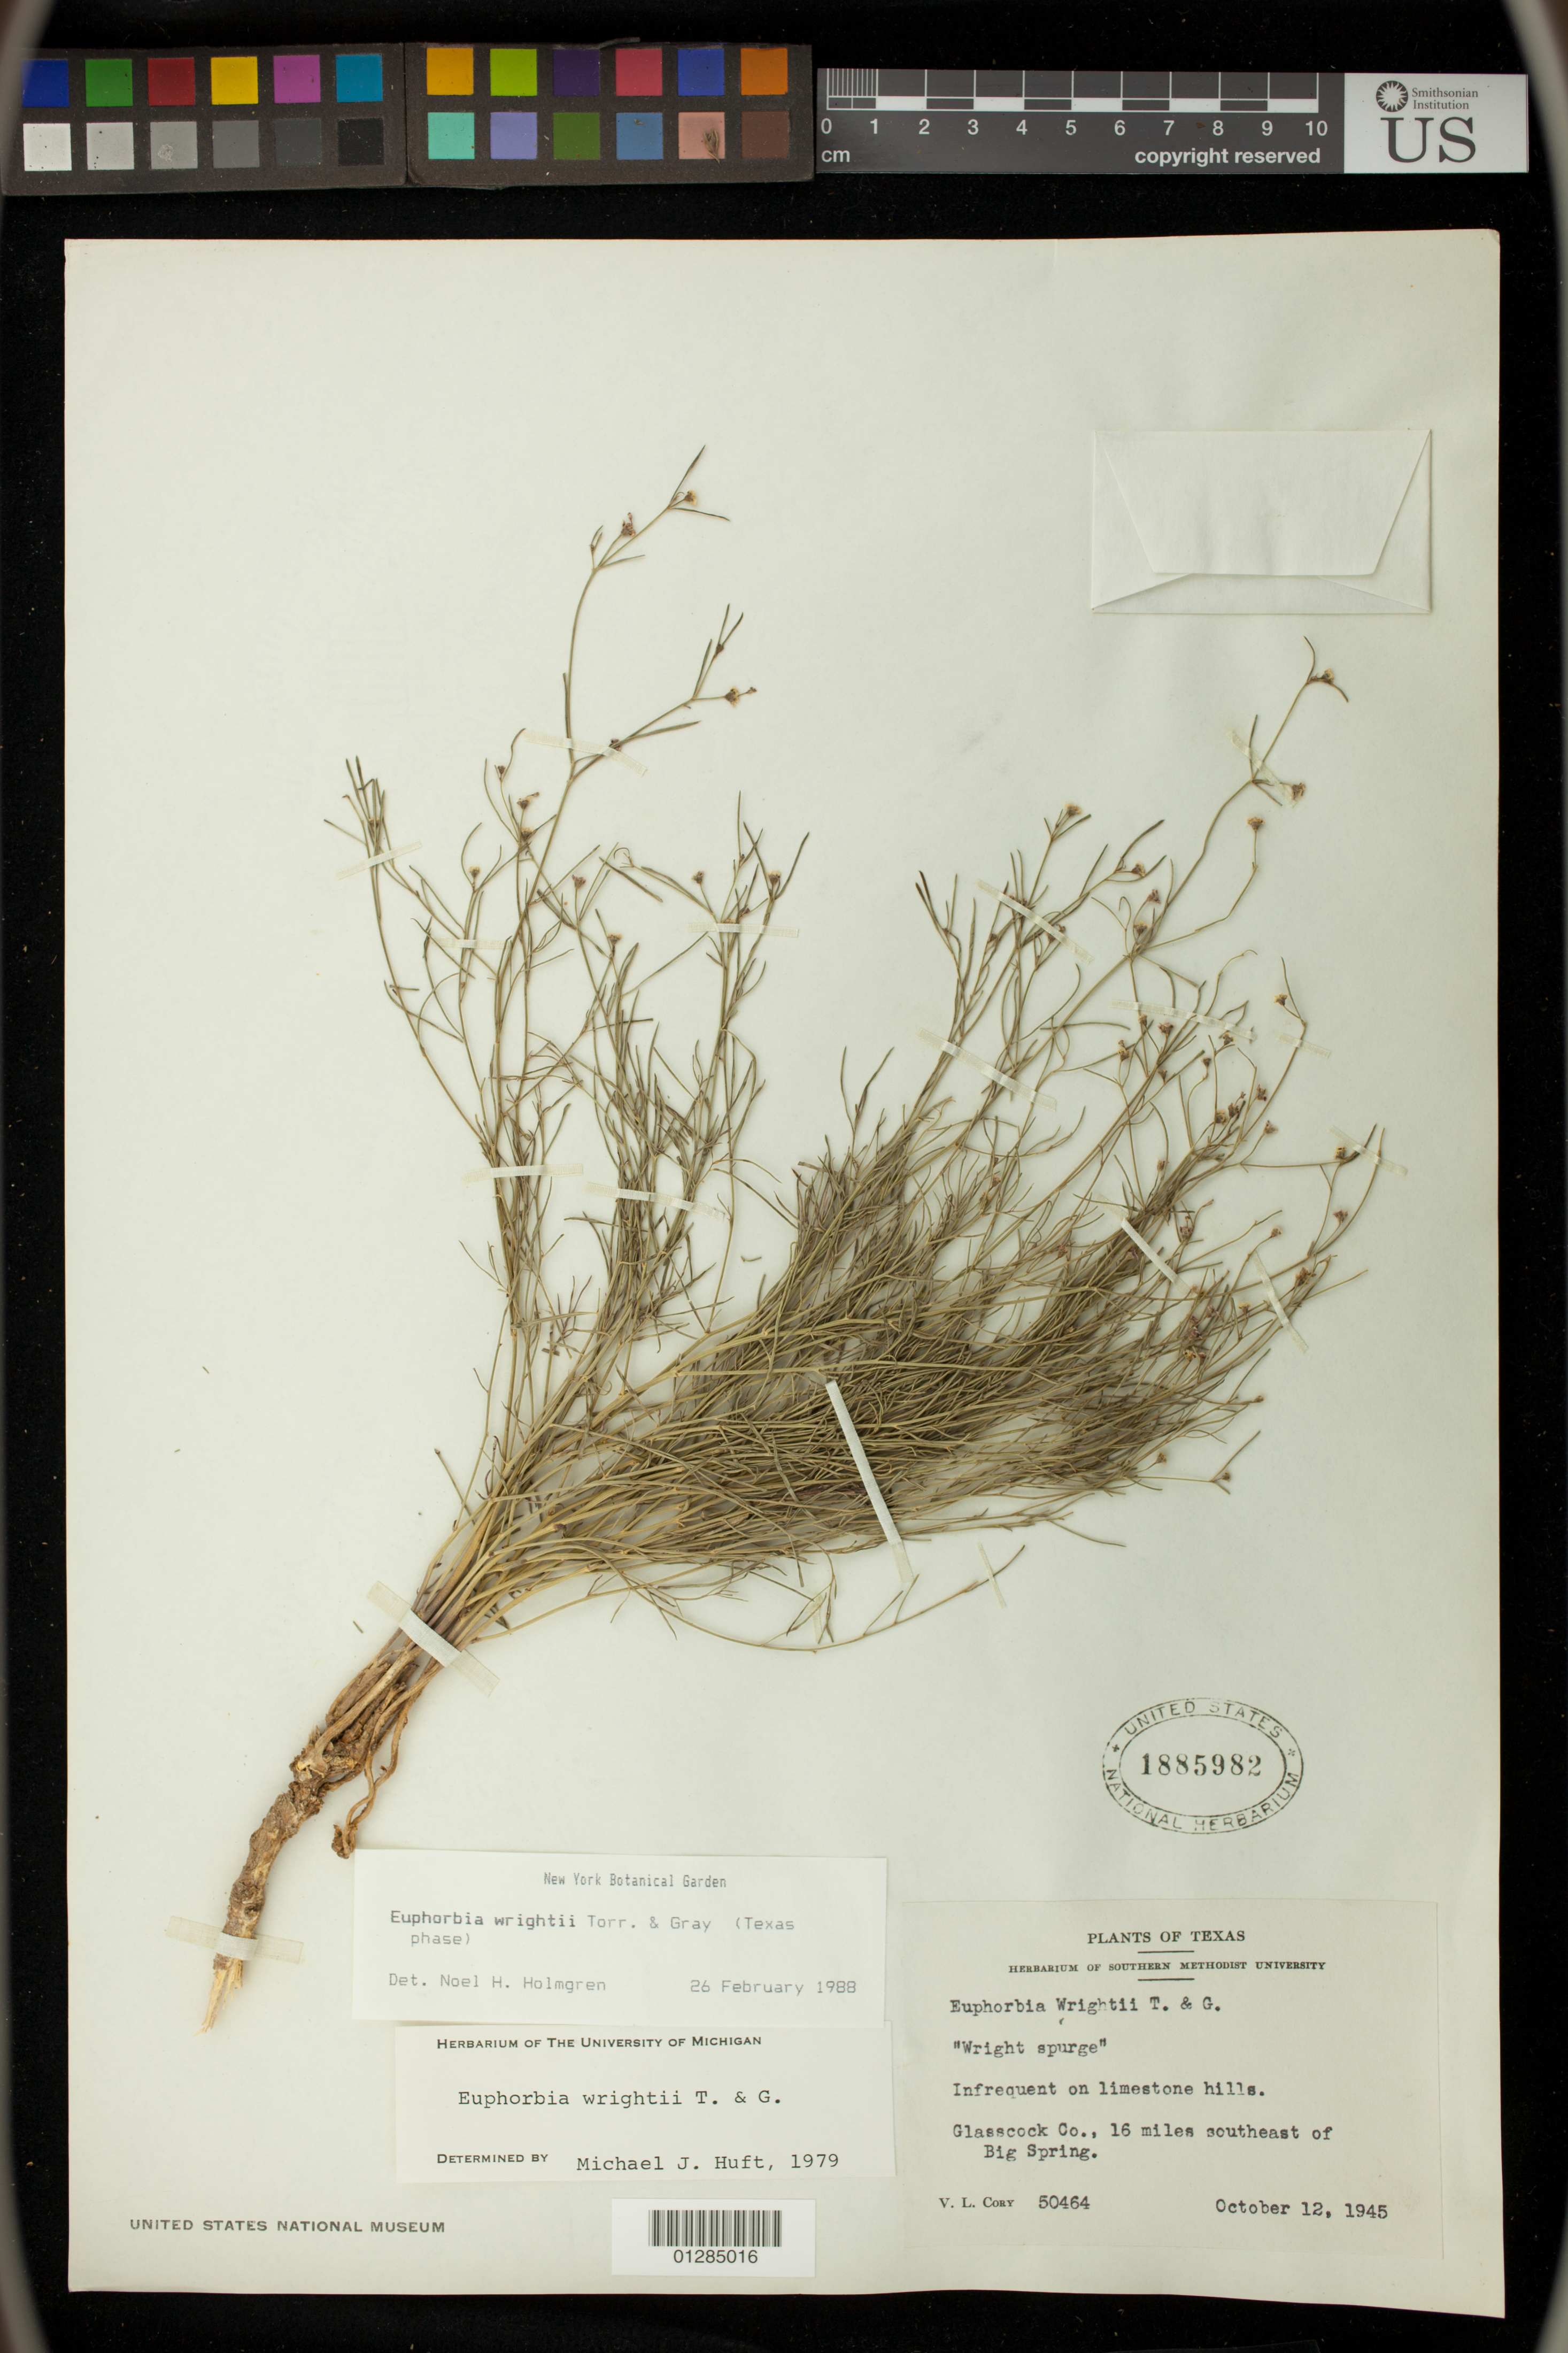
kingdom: Plantae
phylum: Tracheophyta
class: Magnoliopsida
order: Malpighiales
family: Euphorbiaceae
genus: Euphorbia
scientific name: Euphorbia wrightii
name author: Torr. & A. Gray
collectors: V. Cory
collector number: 50464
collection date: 1945-10-12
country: United States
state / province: Texas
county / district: Glasscock County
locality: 16 miles southeast of Big Spring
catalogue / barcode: US 1885982